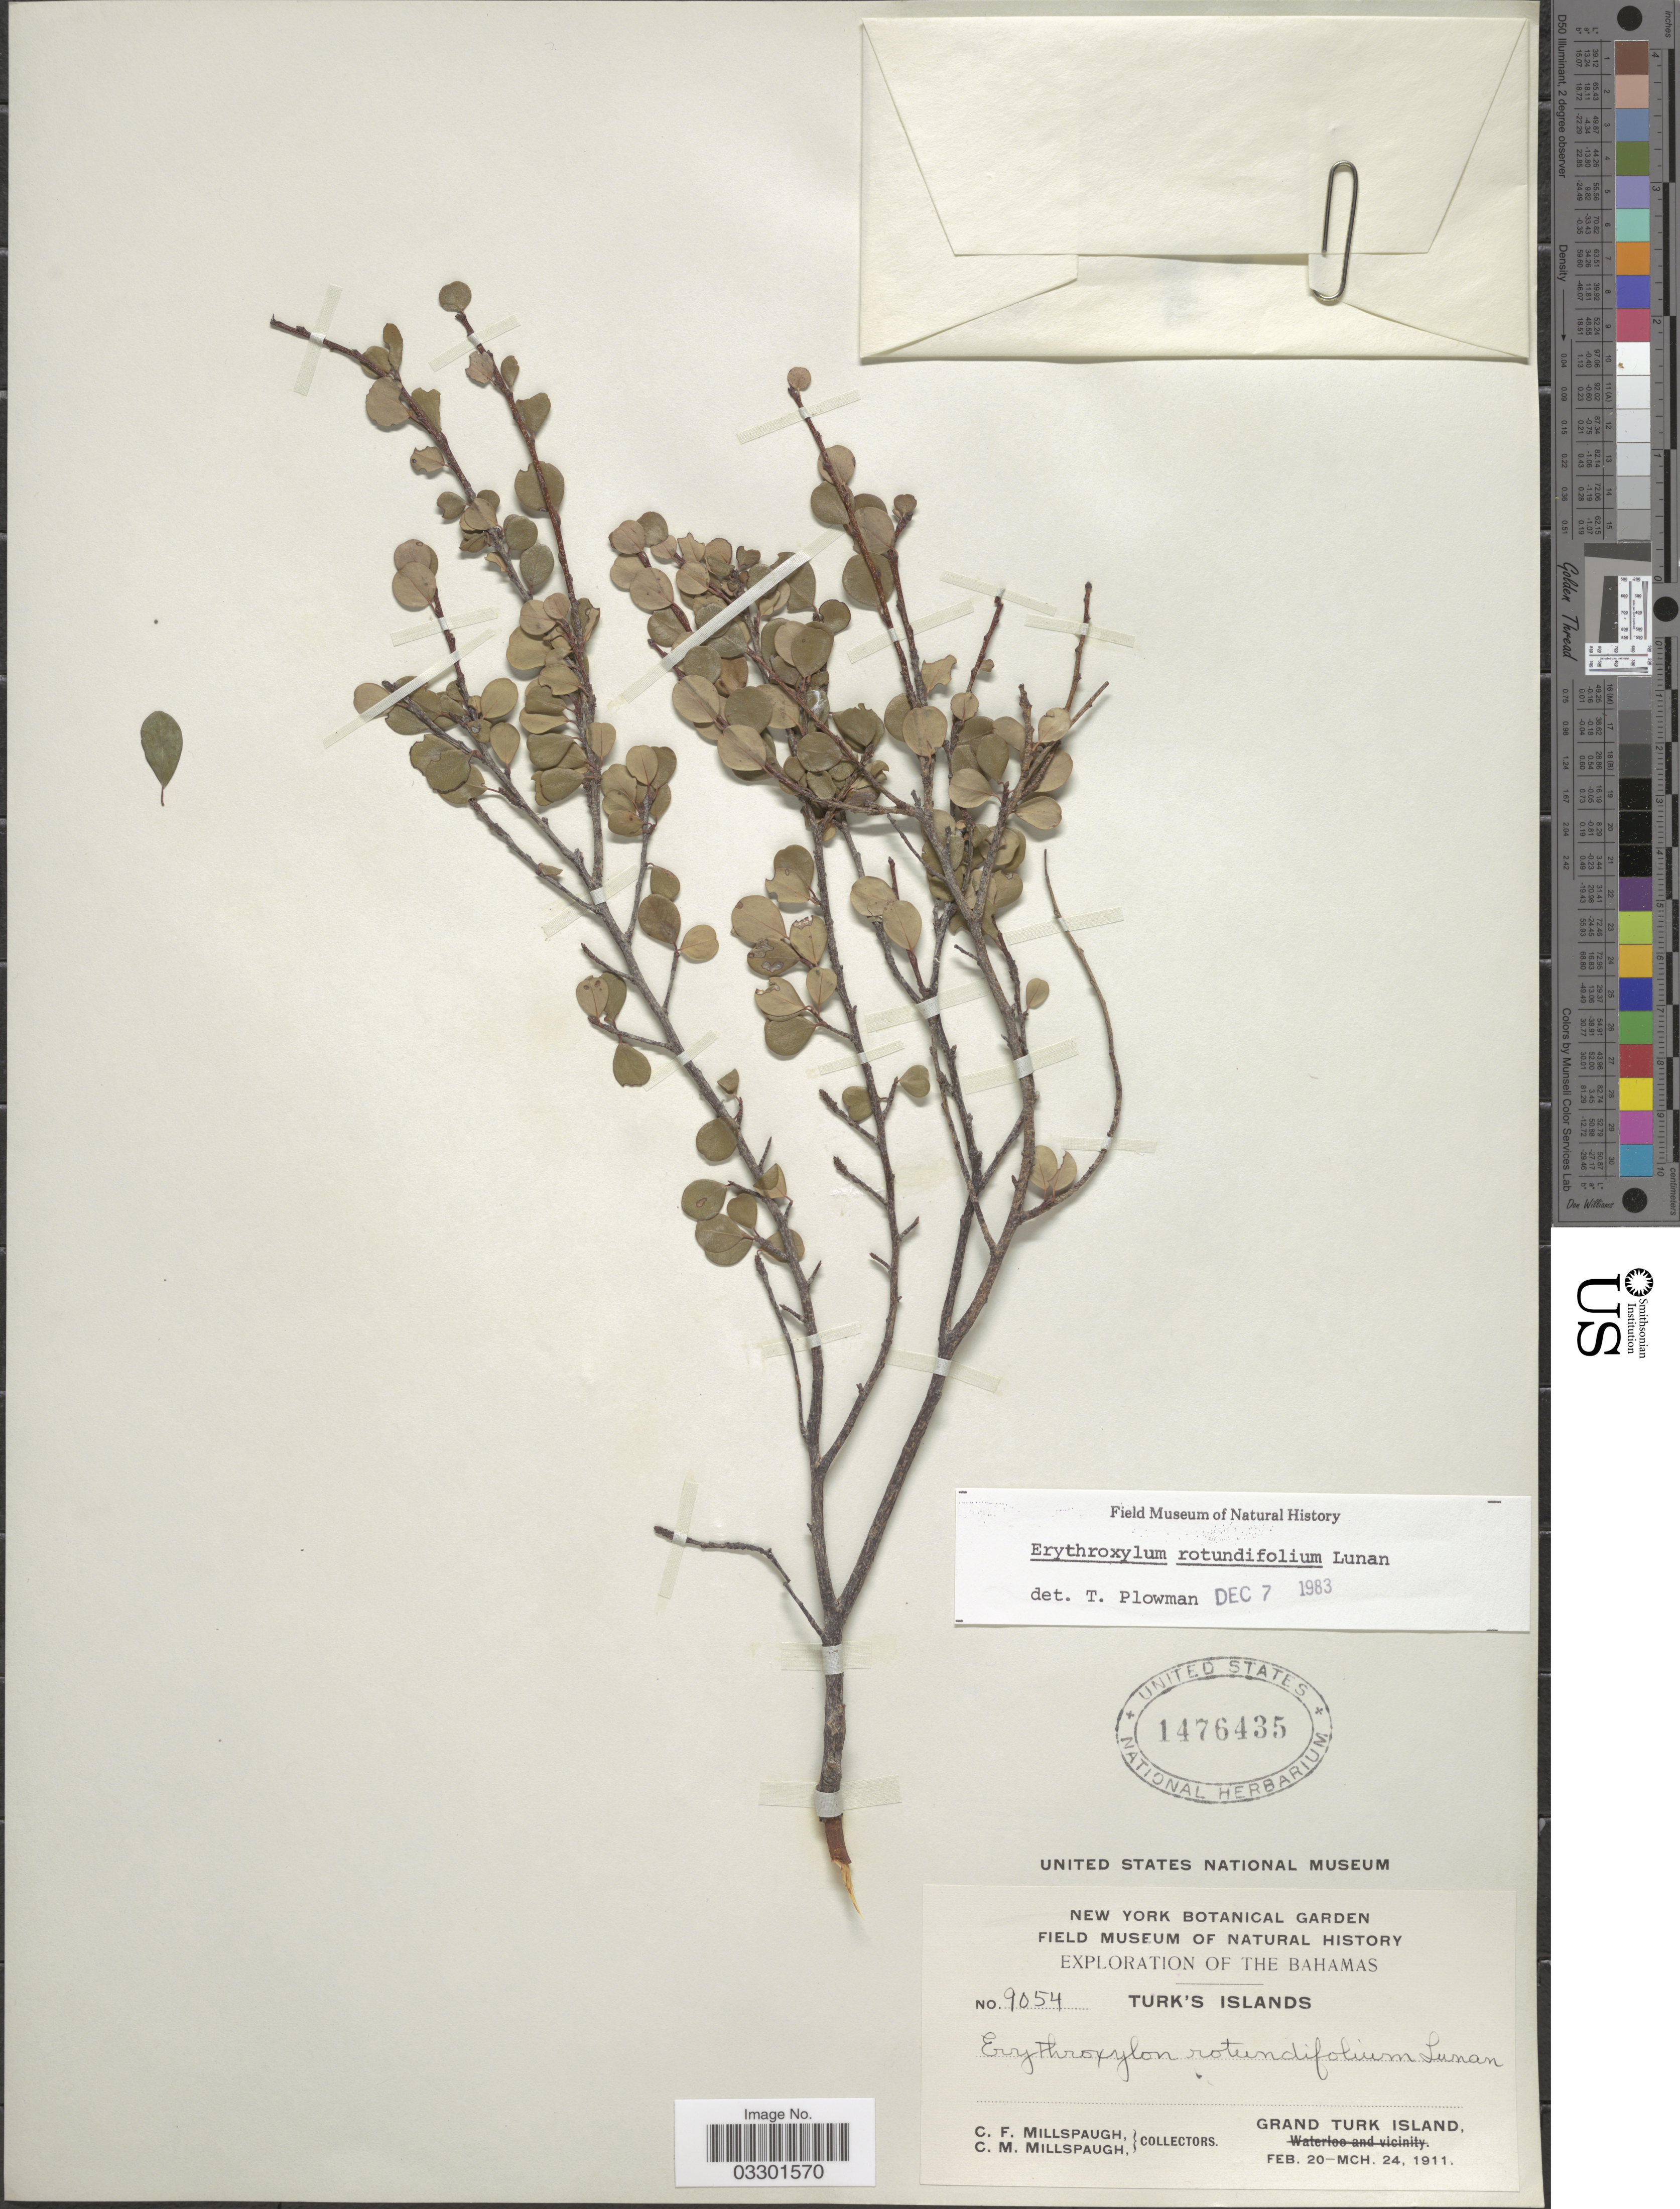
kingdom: Plantae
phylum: Tracheophyta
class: Magnoliopsida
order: Malpighiales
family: Erythroxylaceae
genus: Erythroxylum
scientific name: Erythroxylum rotundifolium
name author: Lunan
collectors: C. F. Millspaugh & C. Millspaugh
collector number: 9054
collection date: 1911-02-20/1911-03-24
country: Turks and Caicos Islands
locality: The Bahamas. Turk's Islands. Grand Turk Island.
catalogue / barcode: US 1476435